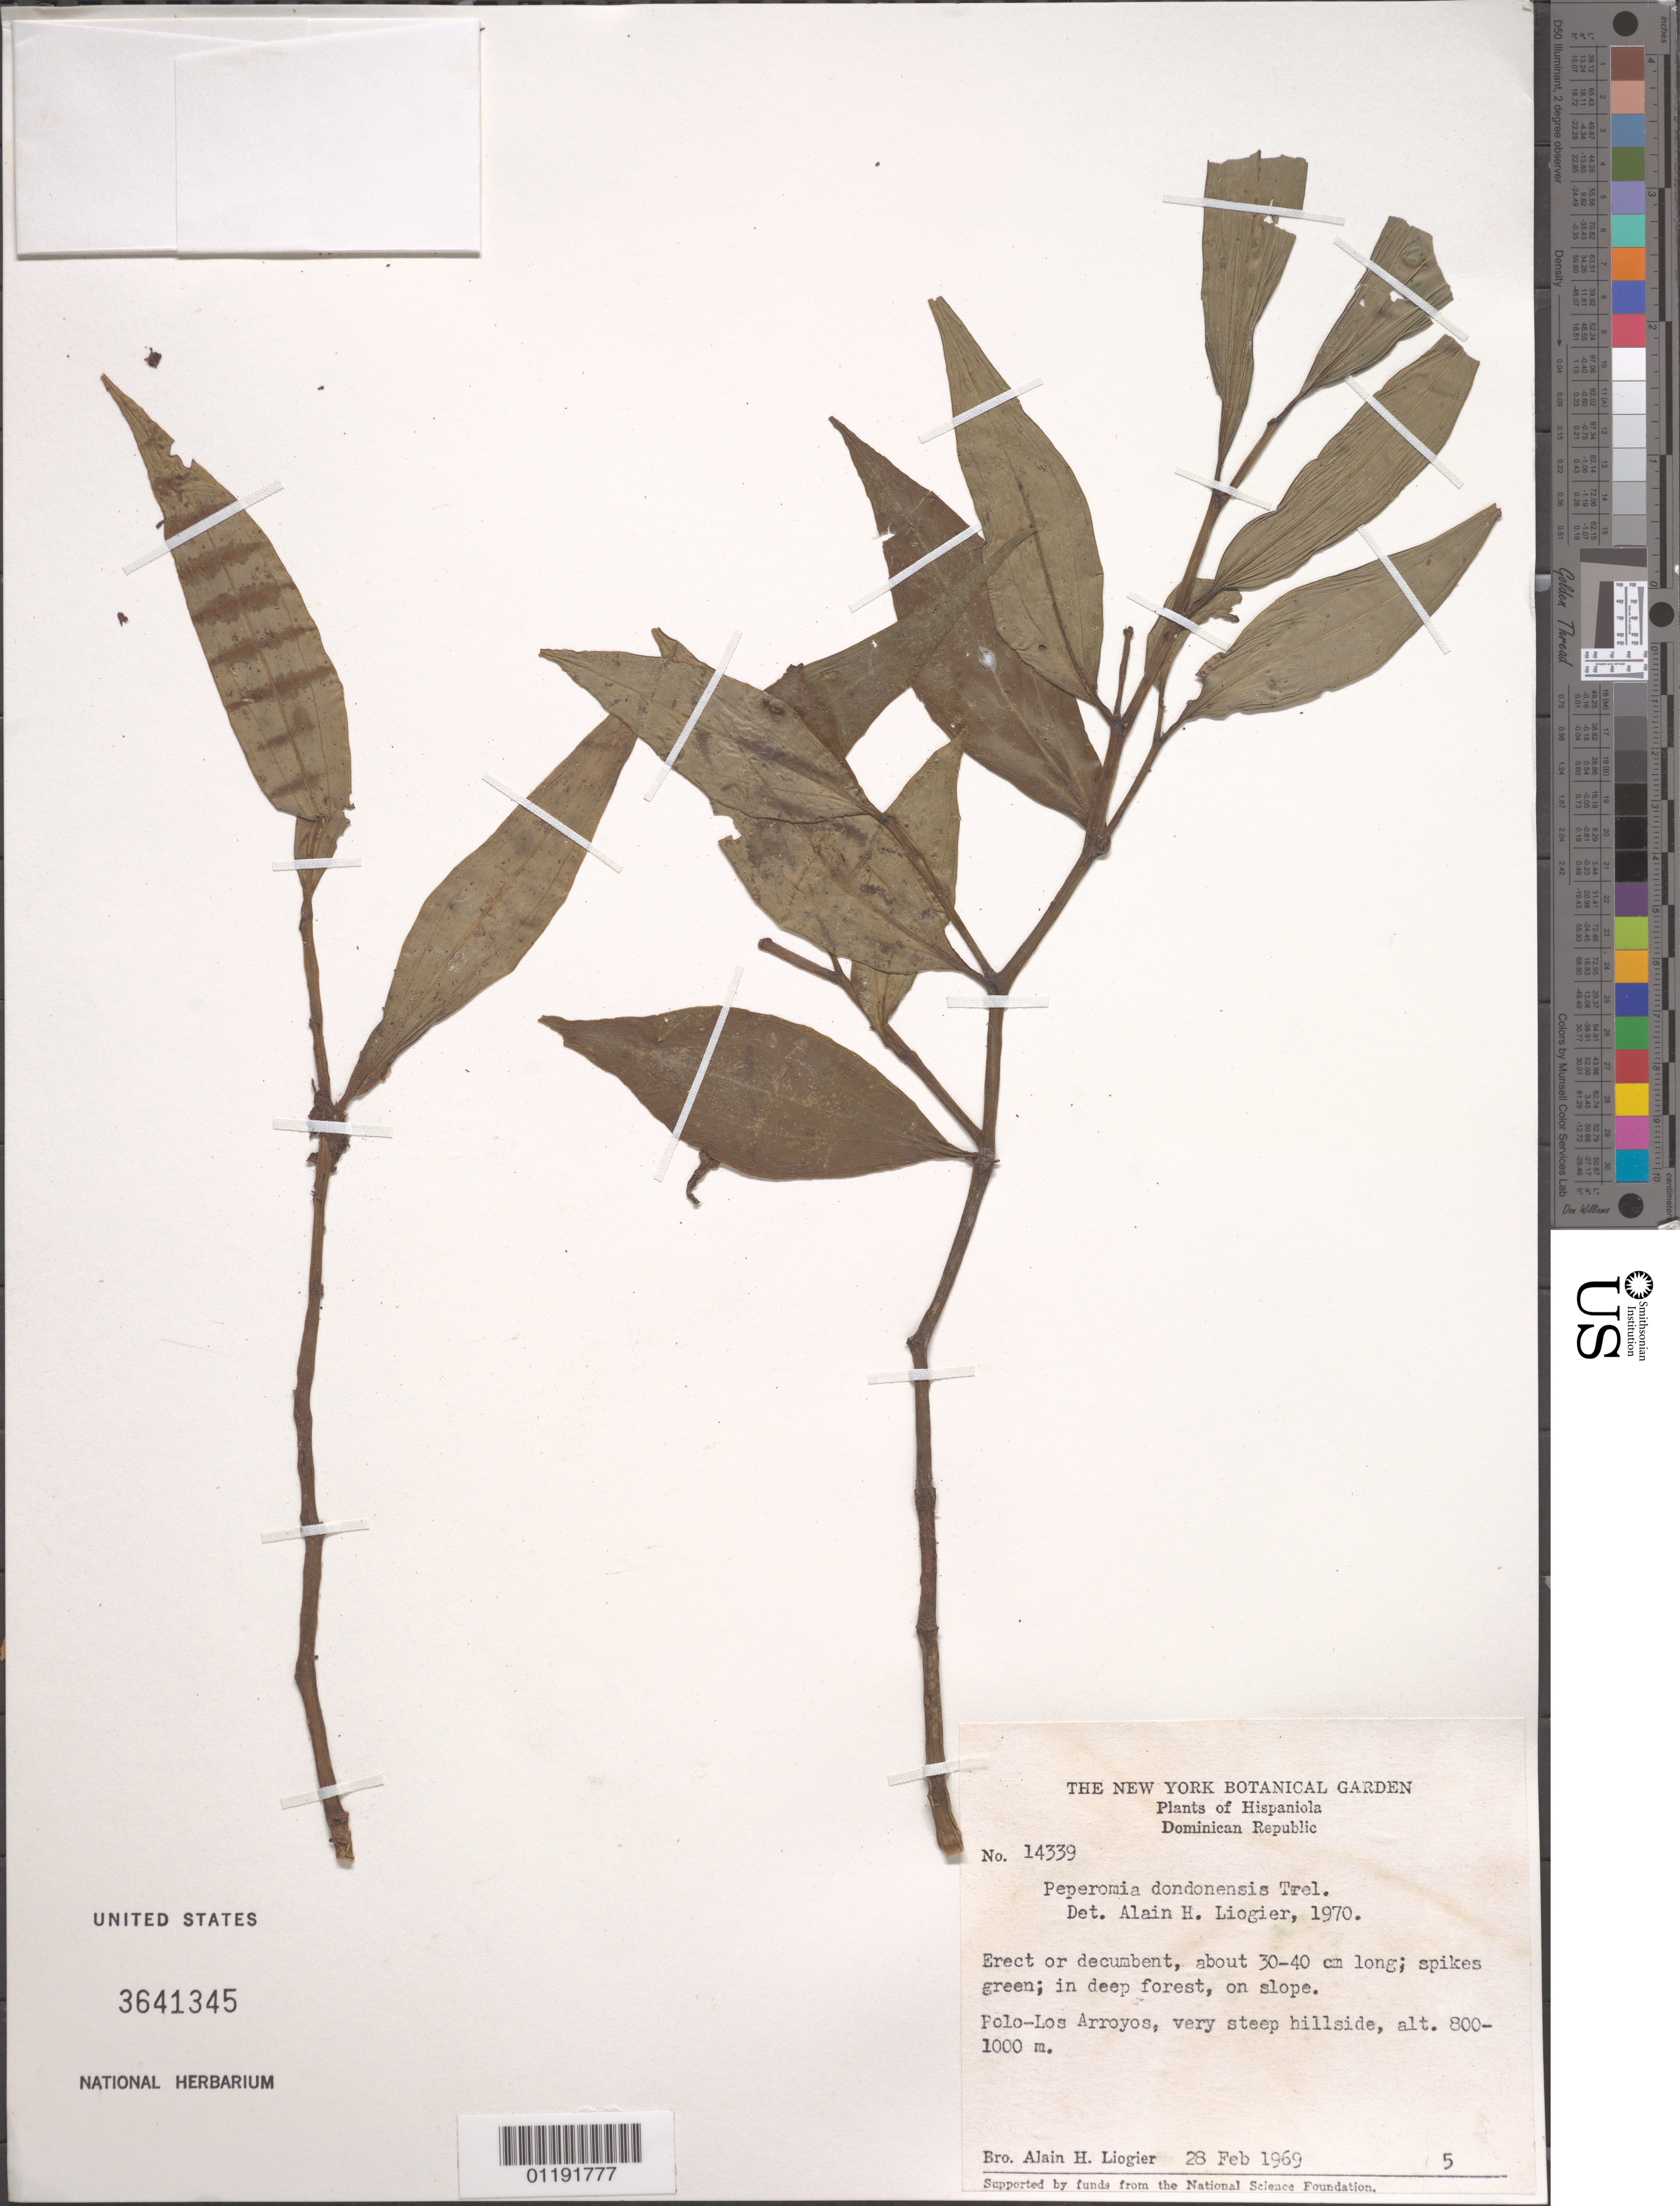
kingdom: Plantae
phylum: Tracheophyta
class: Magnoliopsida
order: Piperales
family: Piperaceae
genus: Peperomia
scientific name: Peperomia dondonensis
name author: Trel.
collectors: A. H. Liogier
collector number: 14339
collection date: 1969-02-28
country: Dominican Republic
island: Hispaniola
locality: Polo-Los Arroyos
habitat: Deep forest, on steep hillside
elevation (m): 800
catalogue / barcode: US 3641345